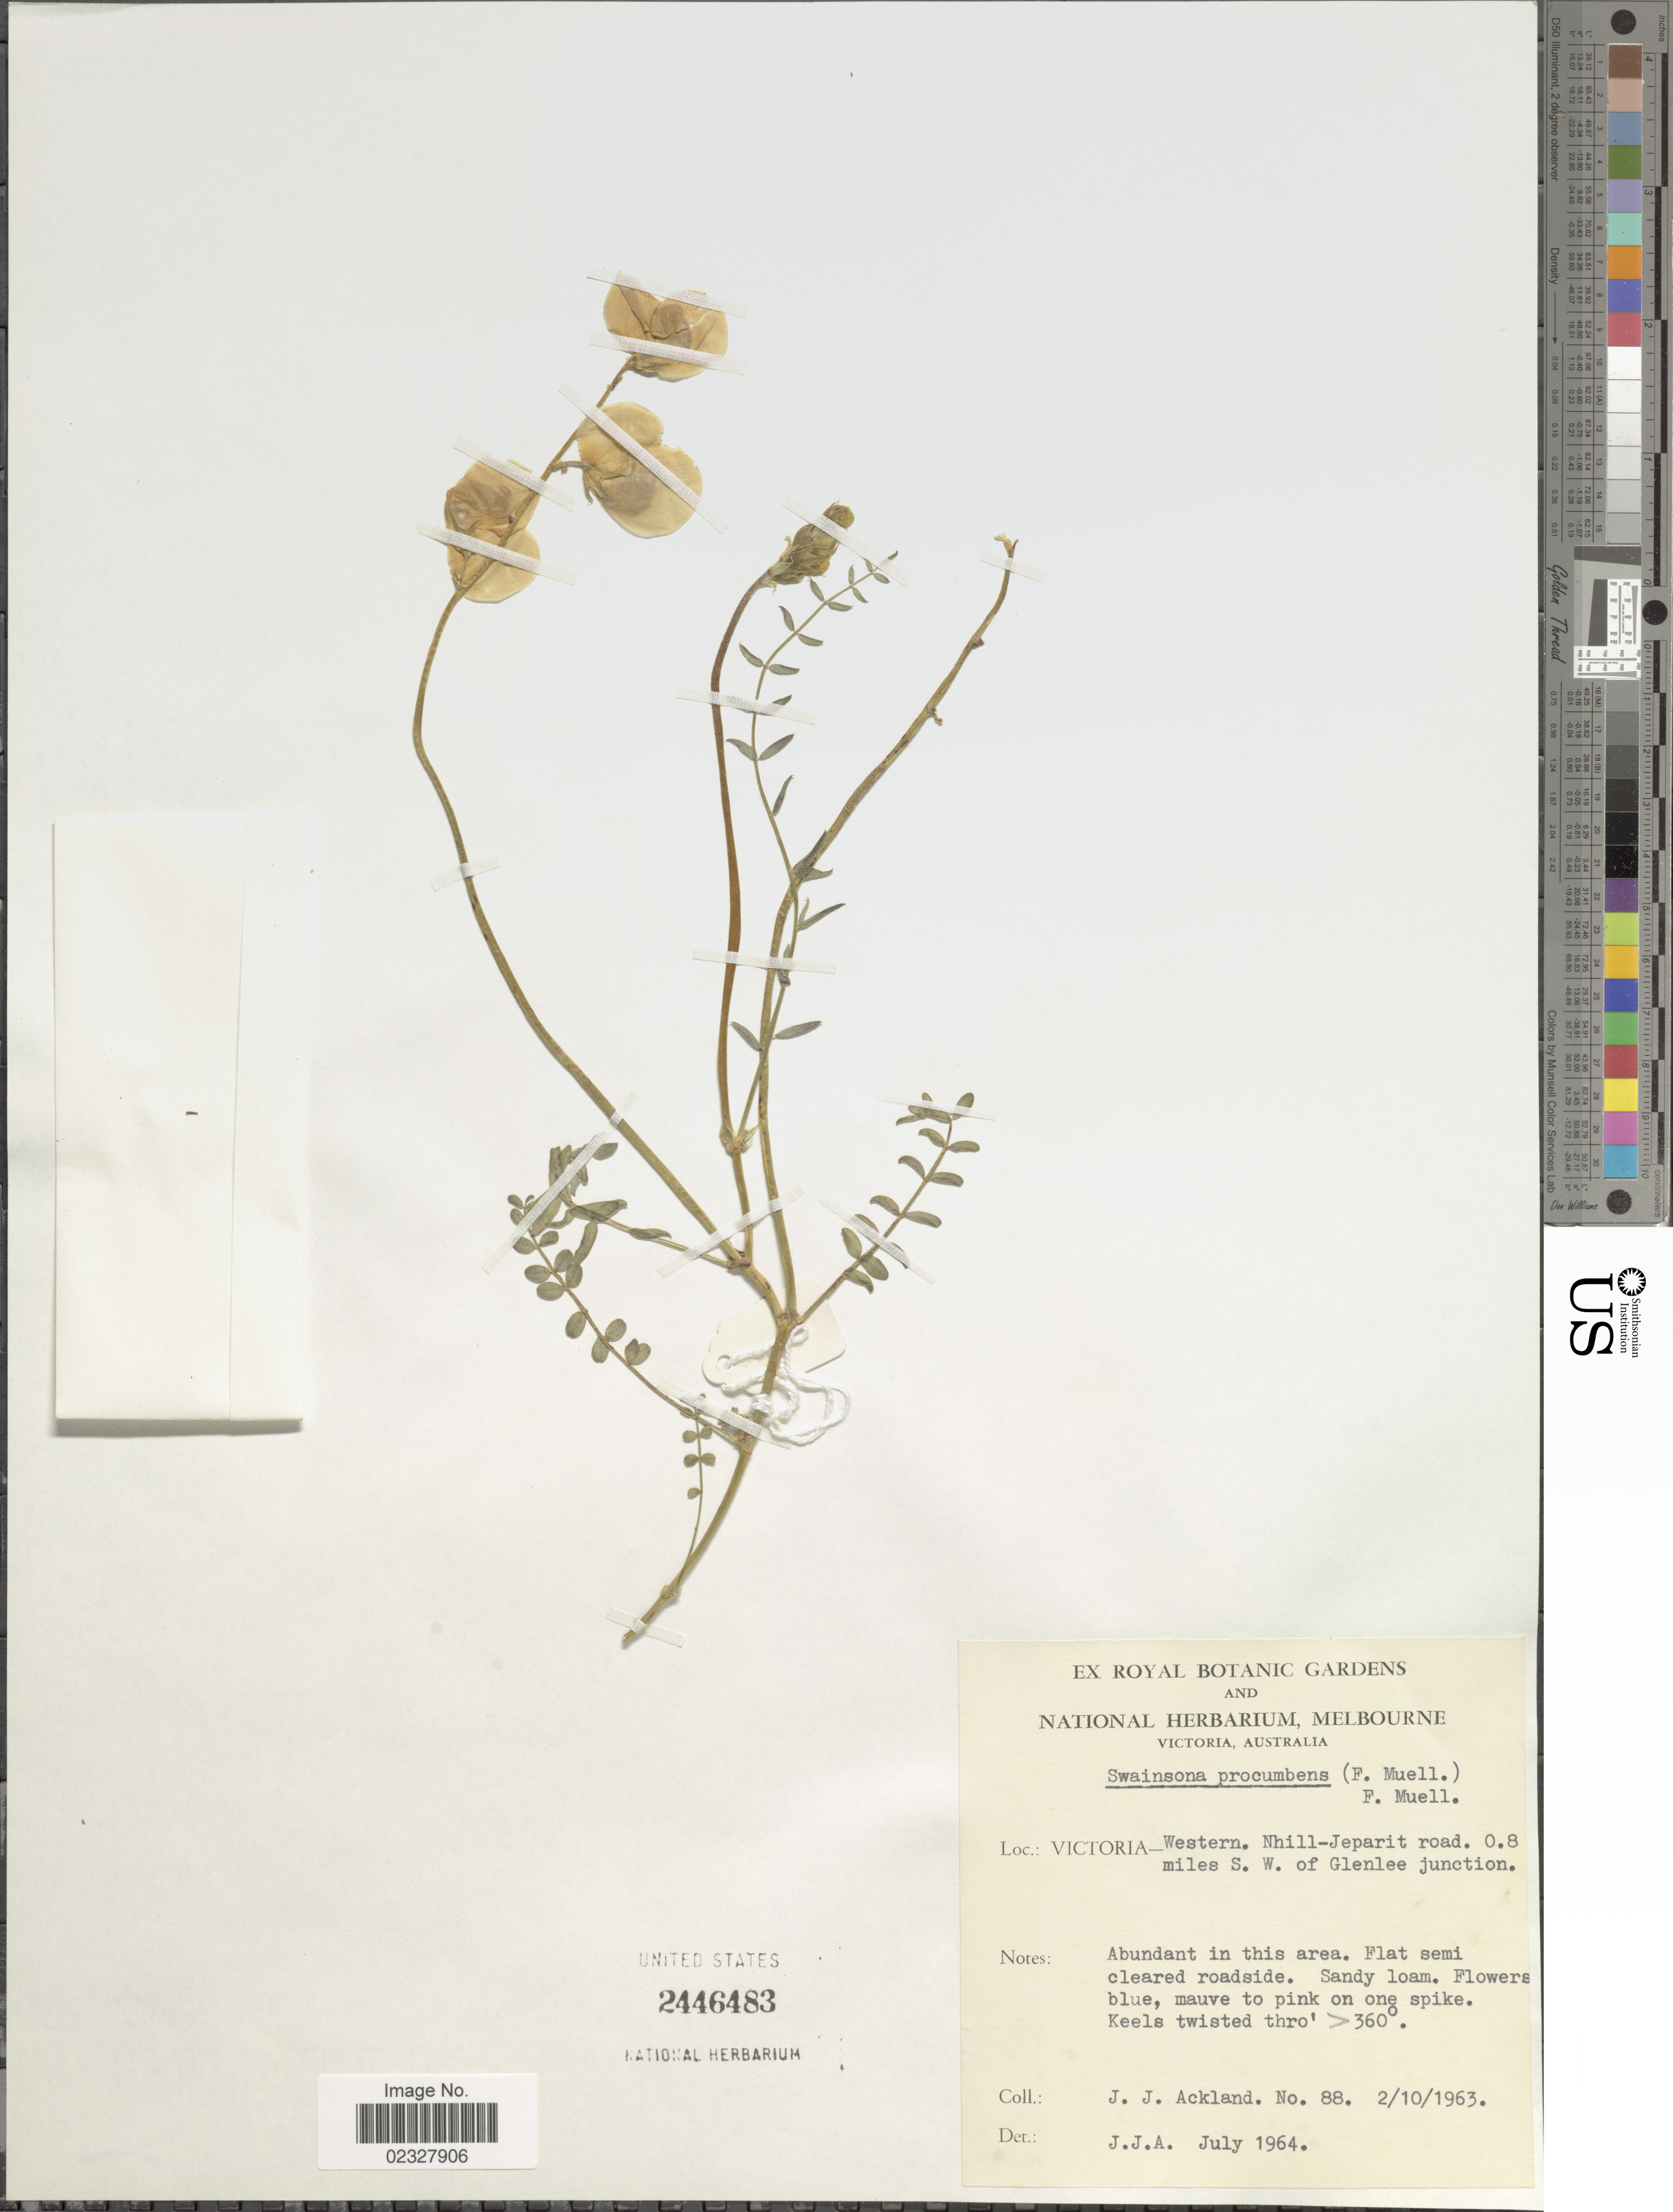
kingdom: Plantae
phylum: Tracheophyta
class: Magnoliopsida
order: Fabales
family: Fabaceae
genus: Swainsona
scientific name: Swainsona procumbens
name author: F. Muell.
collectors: J. J. Ackland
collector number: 88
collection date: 1963-10-02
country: Australia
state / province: Victoria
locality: Victoria - Western. Nhill-Jeparit road. 0.8 miles SW of Glenlee junction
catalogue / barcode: US 2446483